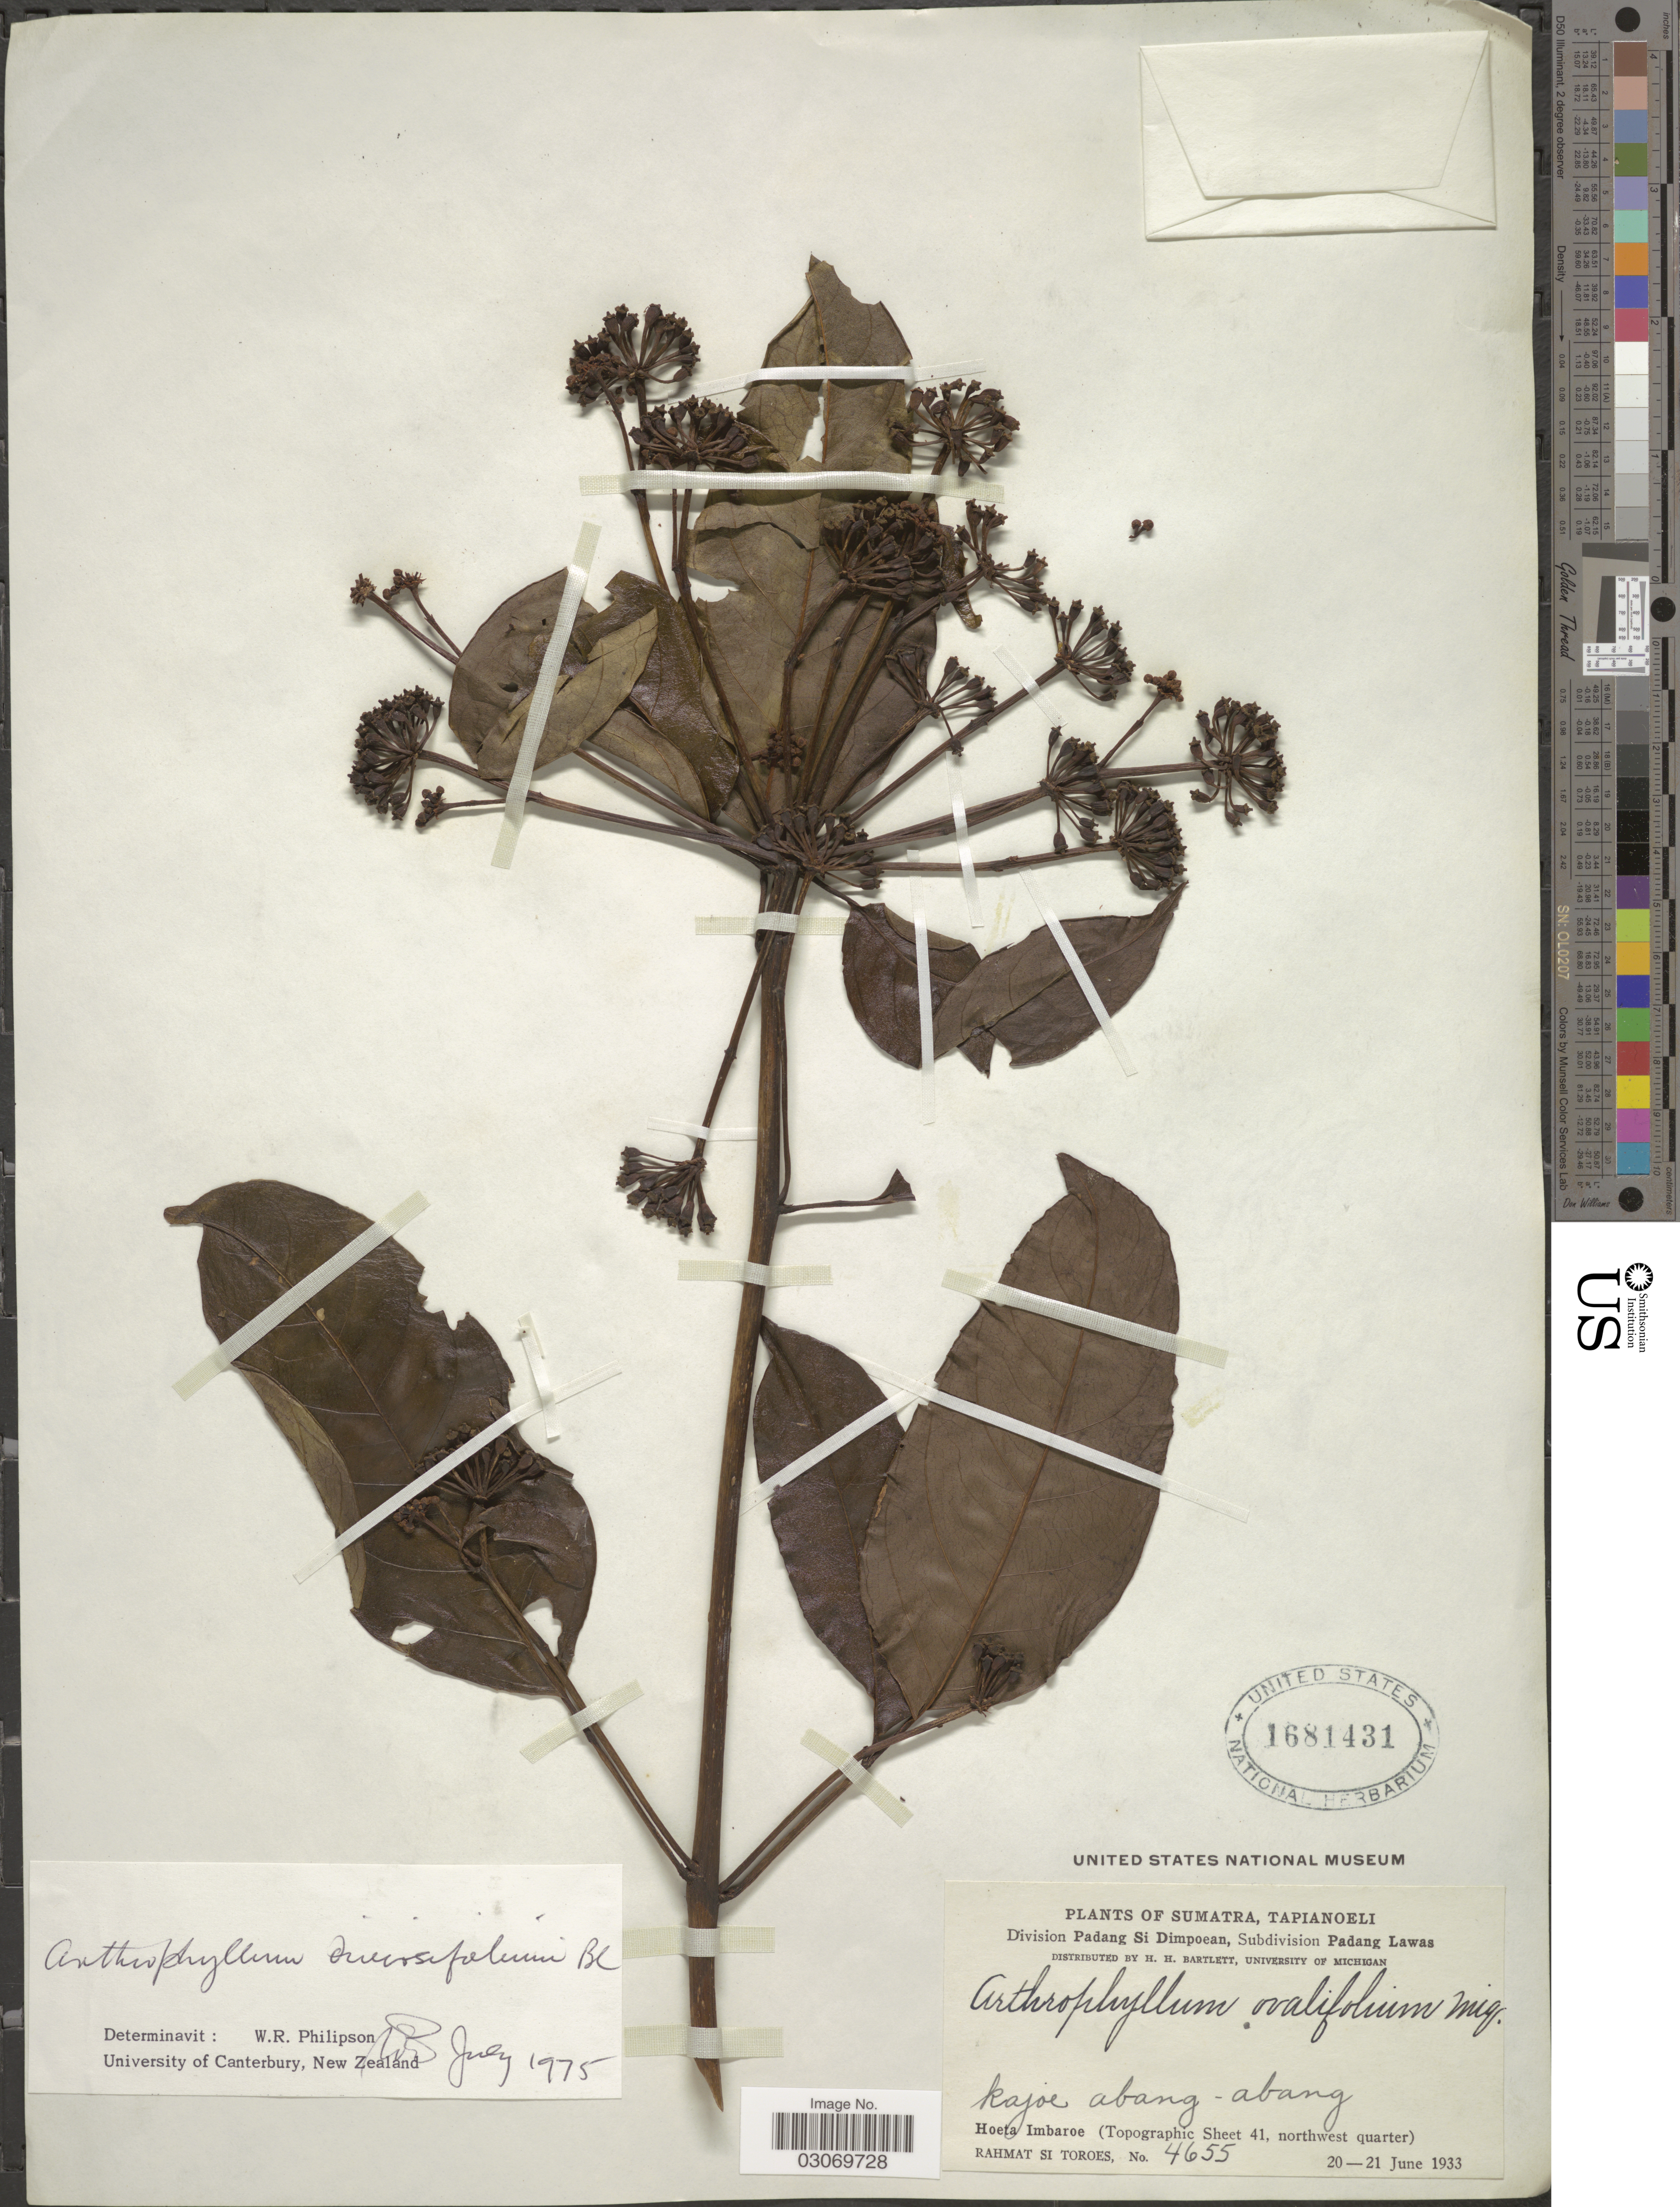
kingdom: Plantae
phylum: Tracheophyta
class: Magnoliopsida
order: Apiales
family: Araliaceae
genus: Arthrophyllum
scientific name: Arthrophyllum diversifolium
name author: Blume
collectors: Rahmat Si Boeea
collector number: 4655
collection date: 1933-06-20/1933-06-21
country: Indonesia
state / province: Sumatra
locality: Tapianoeli, Division Padang Si Dimpoean, Subdivision Padang Lawas, Hoeta Imbaroe (Topographic Sheet 41, northwest quarter).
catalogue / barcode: US 1681431